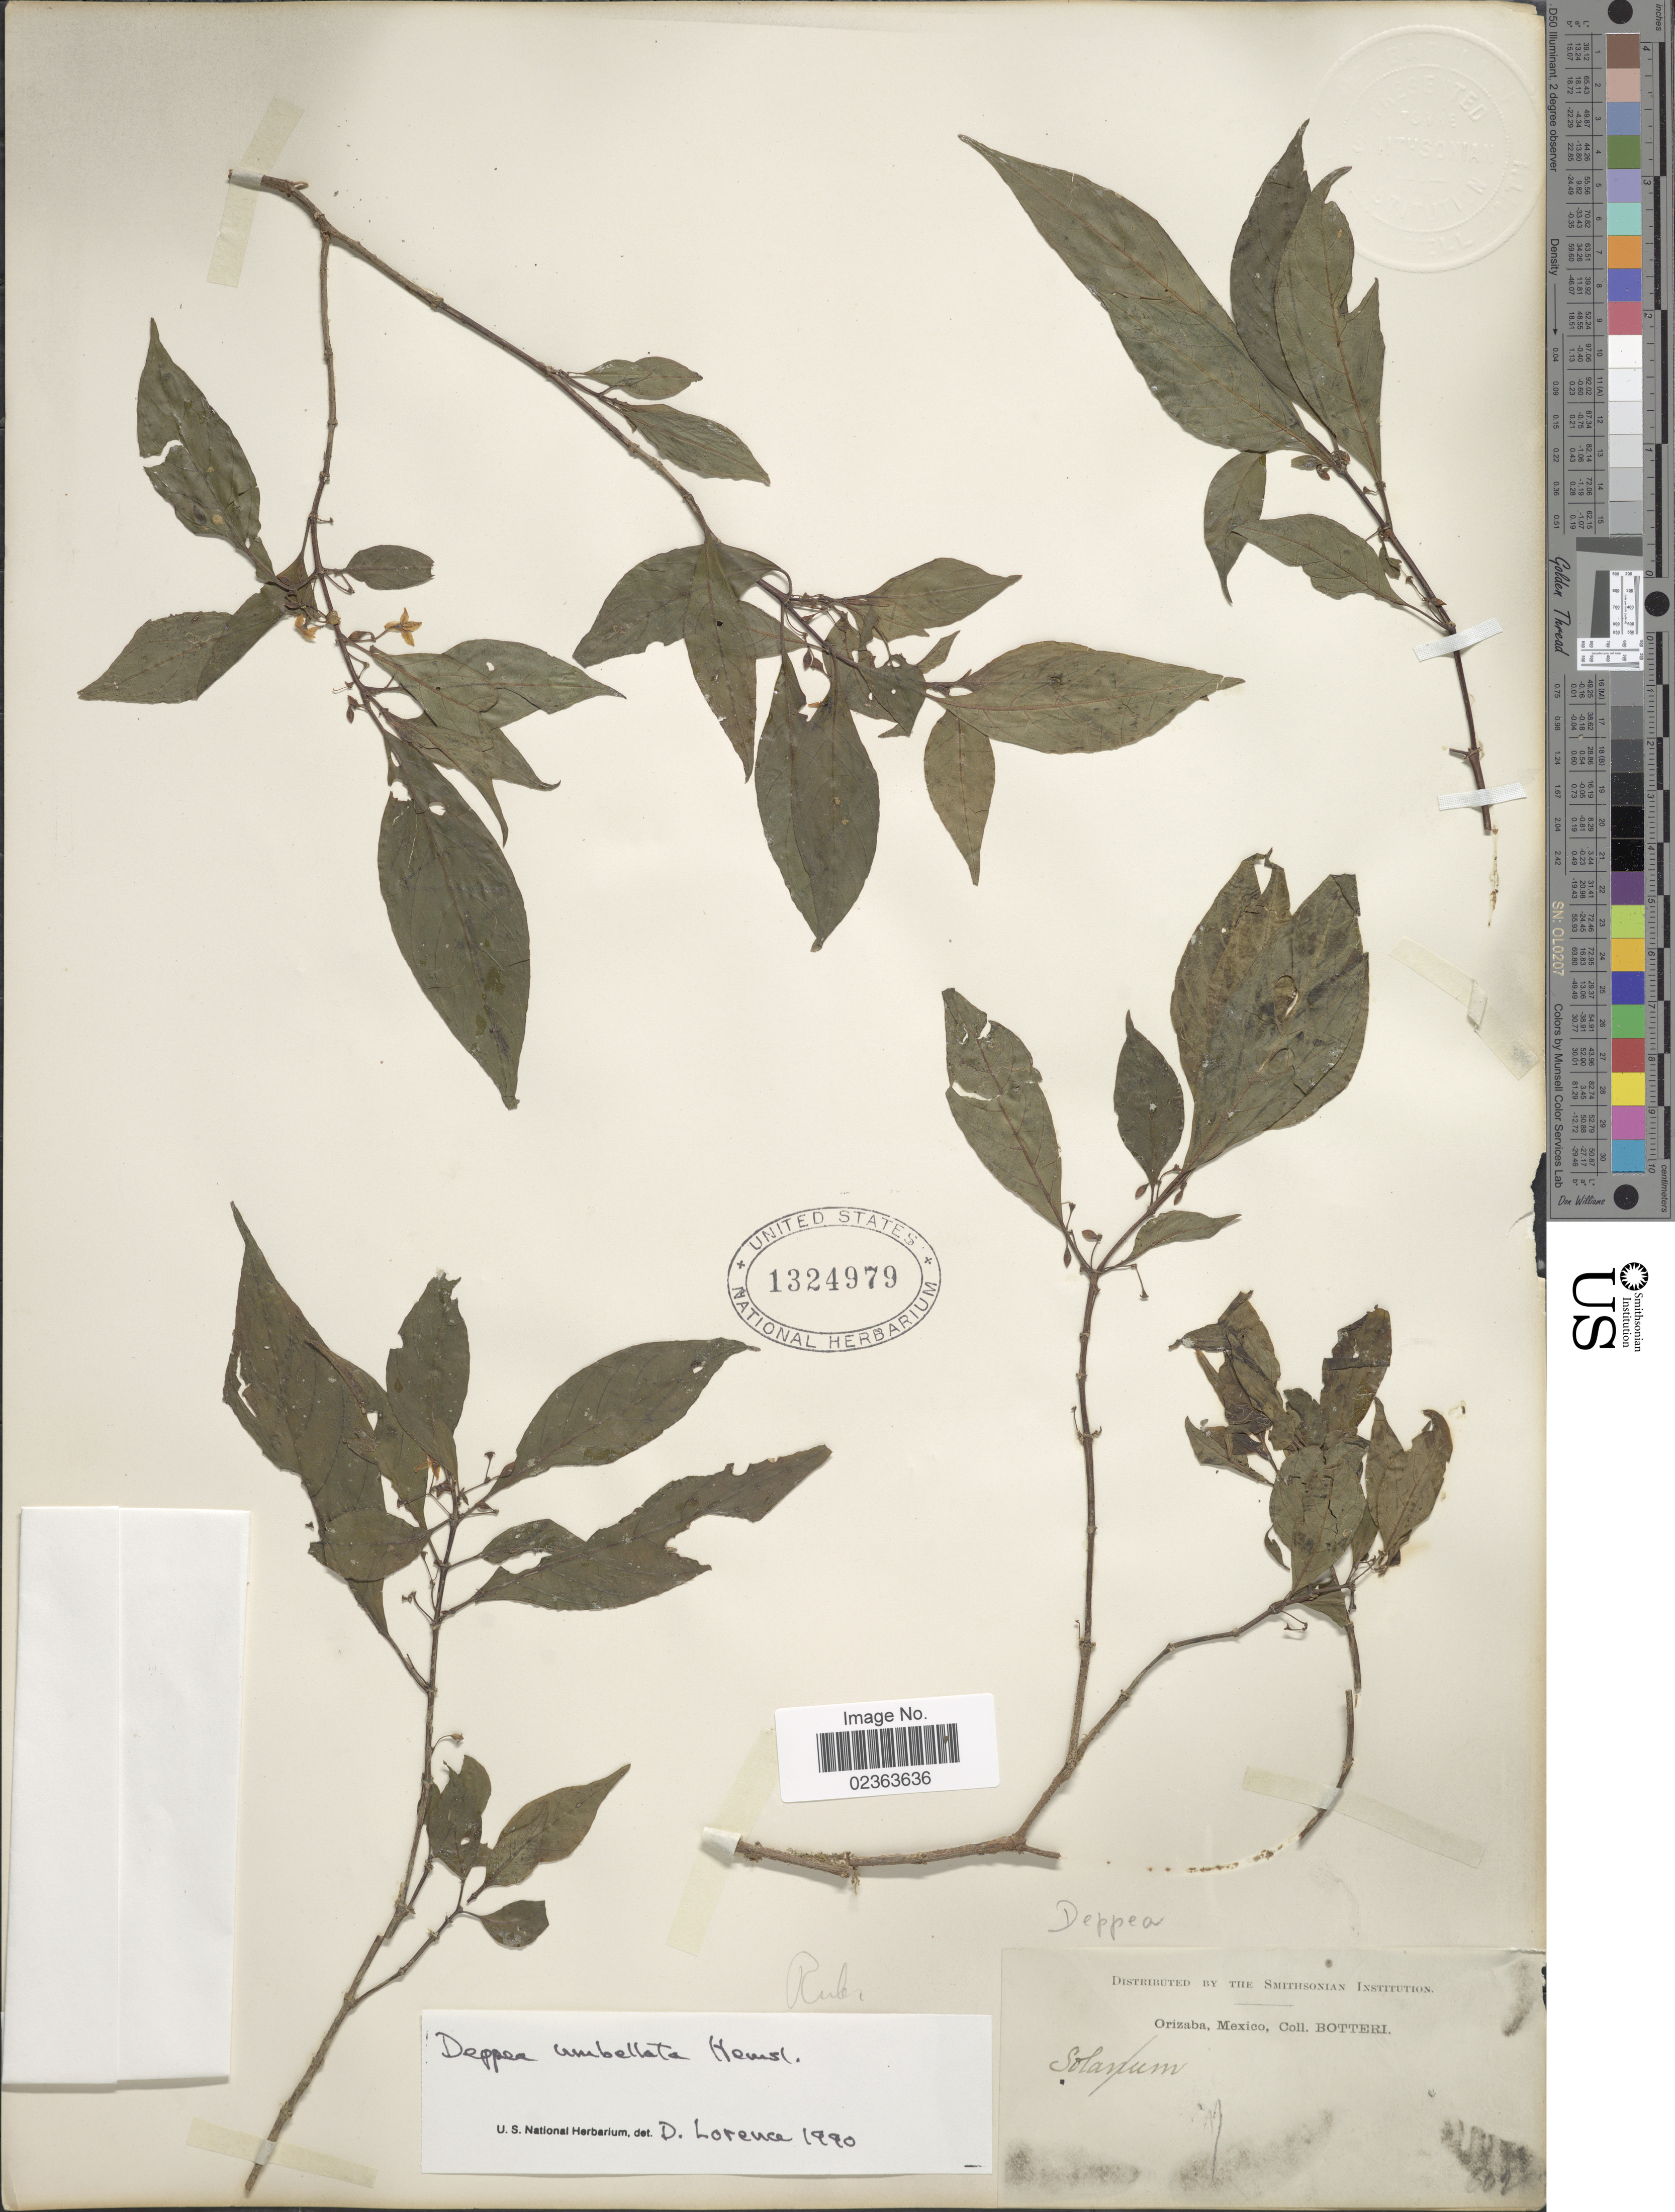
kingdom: Plantae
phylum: Tracheophyta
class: Magnoliopsida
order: Gentianales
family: Rubiaceae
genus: Deppea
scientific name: Deppea umbellata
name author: Hemsl.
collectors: -. Botteri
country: Mexico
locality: Orizaba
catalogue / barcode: US 1324979